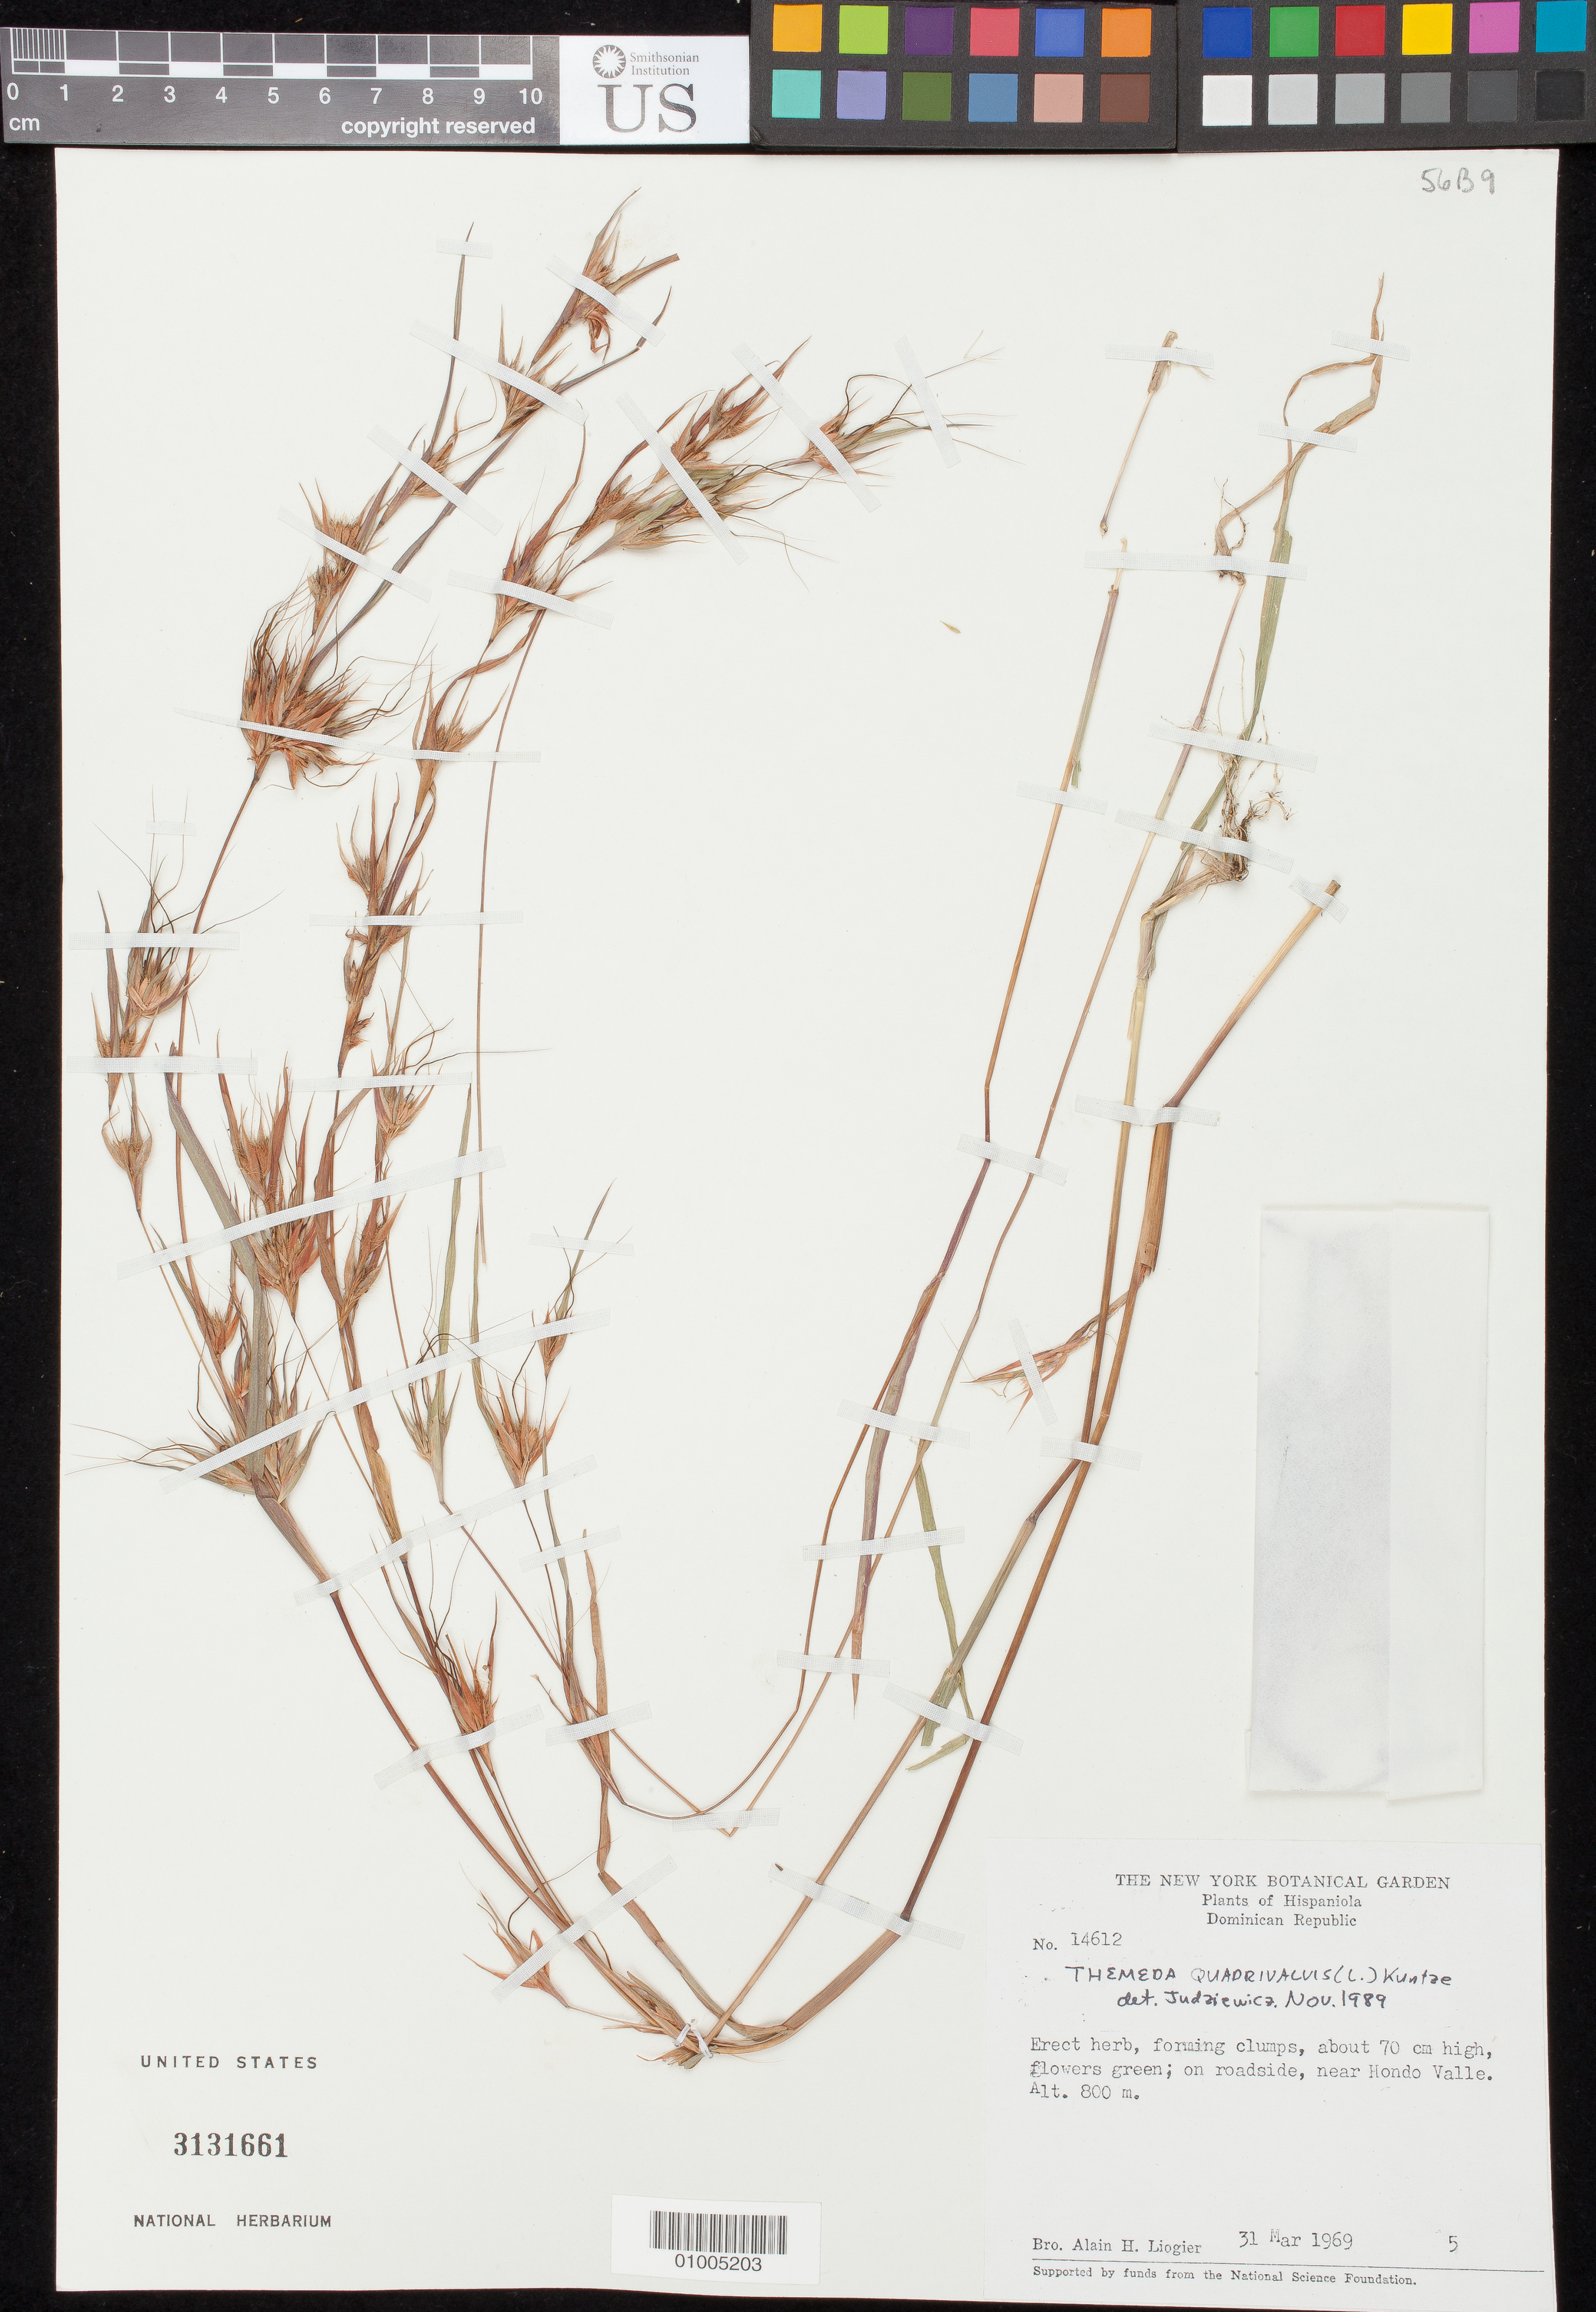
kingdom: Plantae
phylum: Tracheophyta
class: Liliopsida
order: Poales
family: Poaceae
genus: Themeda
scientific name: Themeda quadrivalvis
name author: (L.) Kuntze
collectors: A. H. Liogier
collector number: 14612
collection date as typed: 31 Mar 1969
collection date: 1969-03-31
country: Dominican Republic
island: Hispaniola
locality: Erect herb, forming clumps, about 70cm high, flowers green; on roadside, near Hondo Valle.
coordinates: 0 N, 0 E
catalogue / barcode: US 3131661